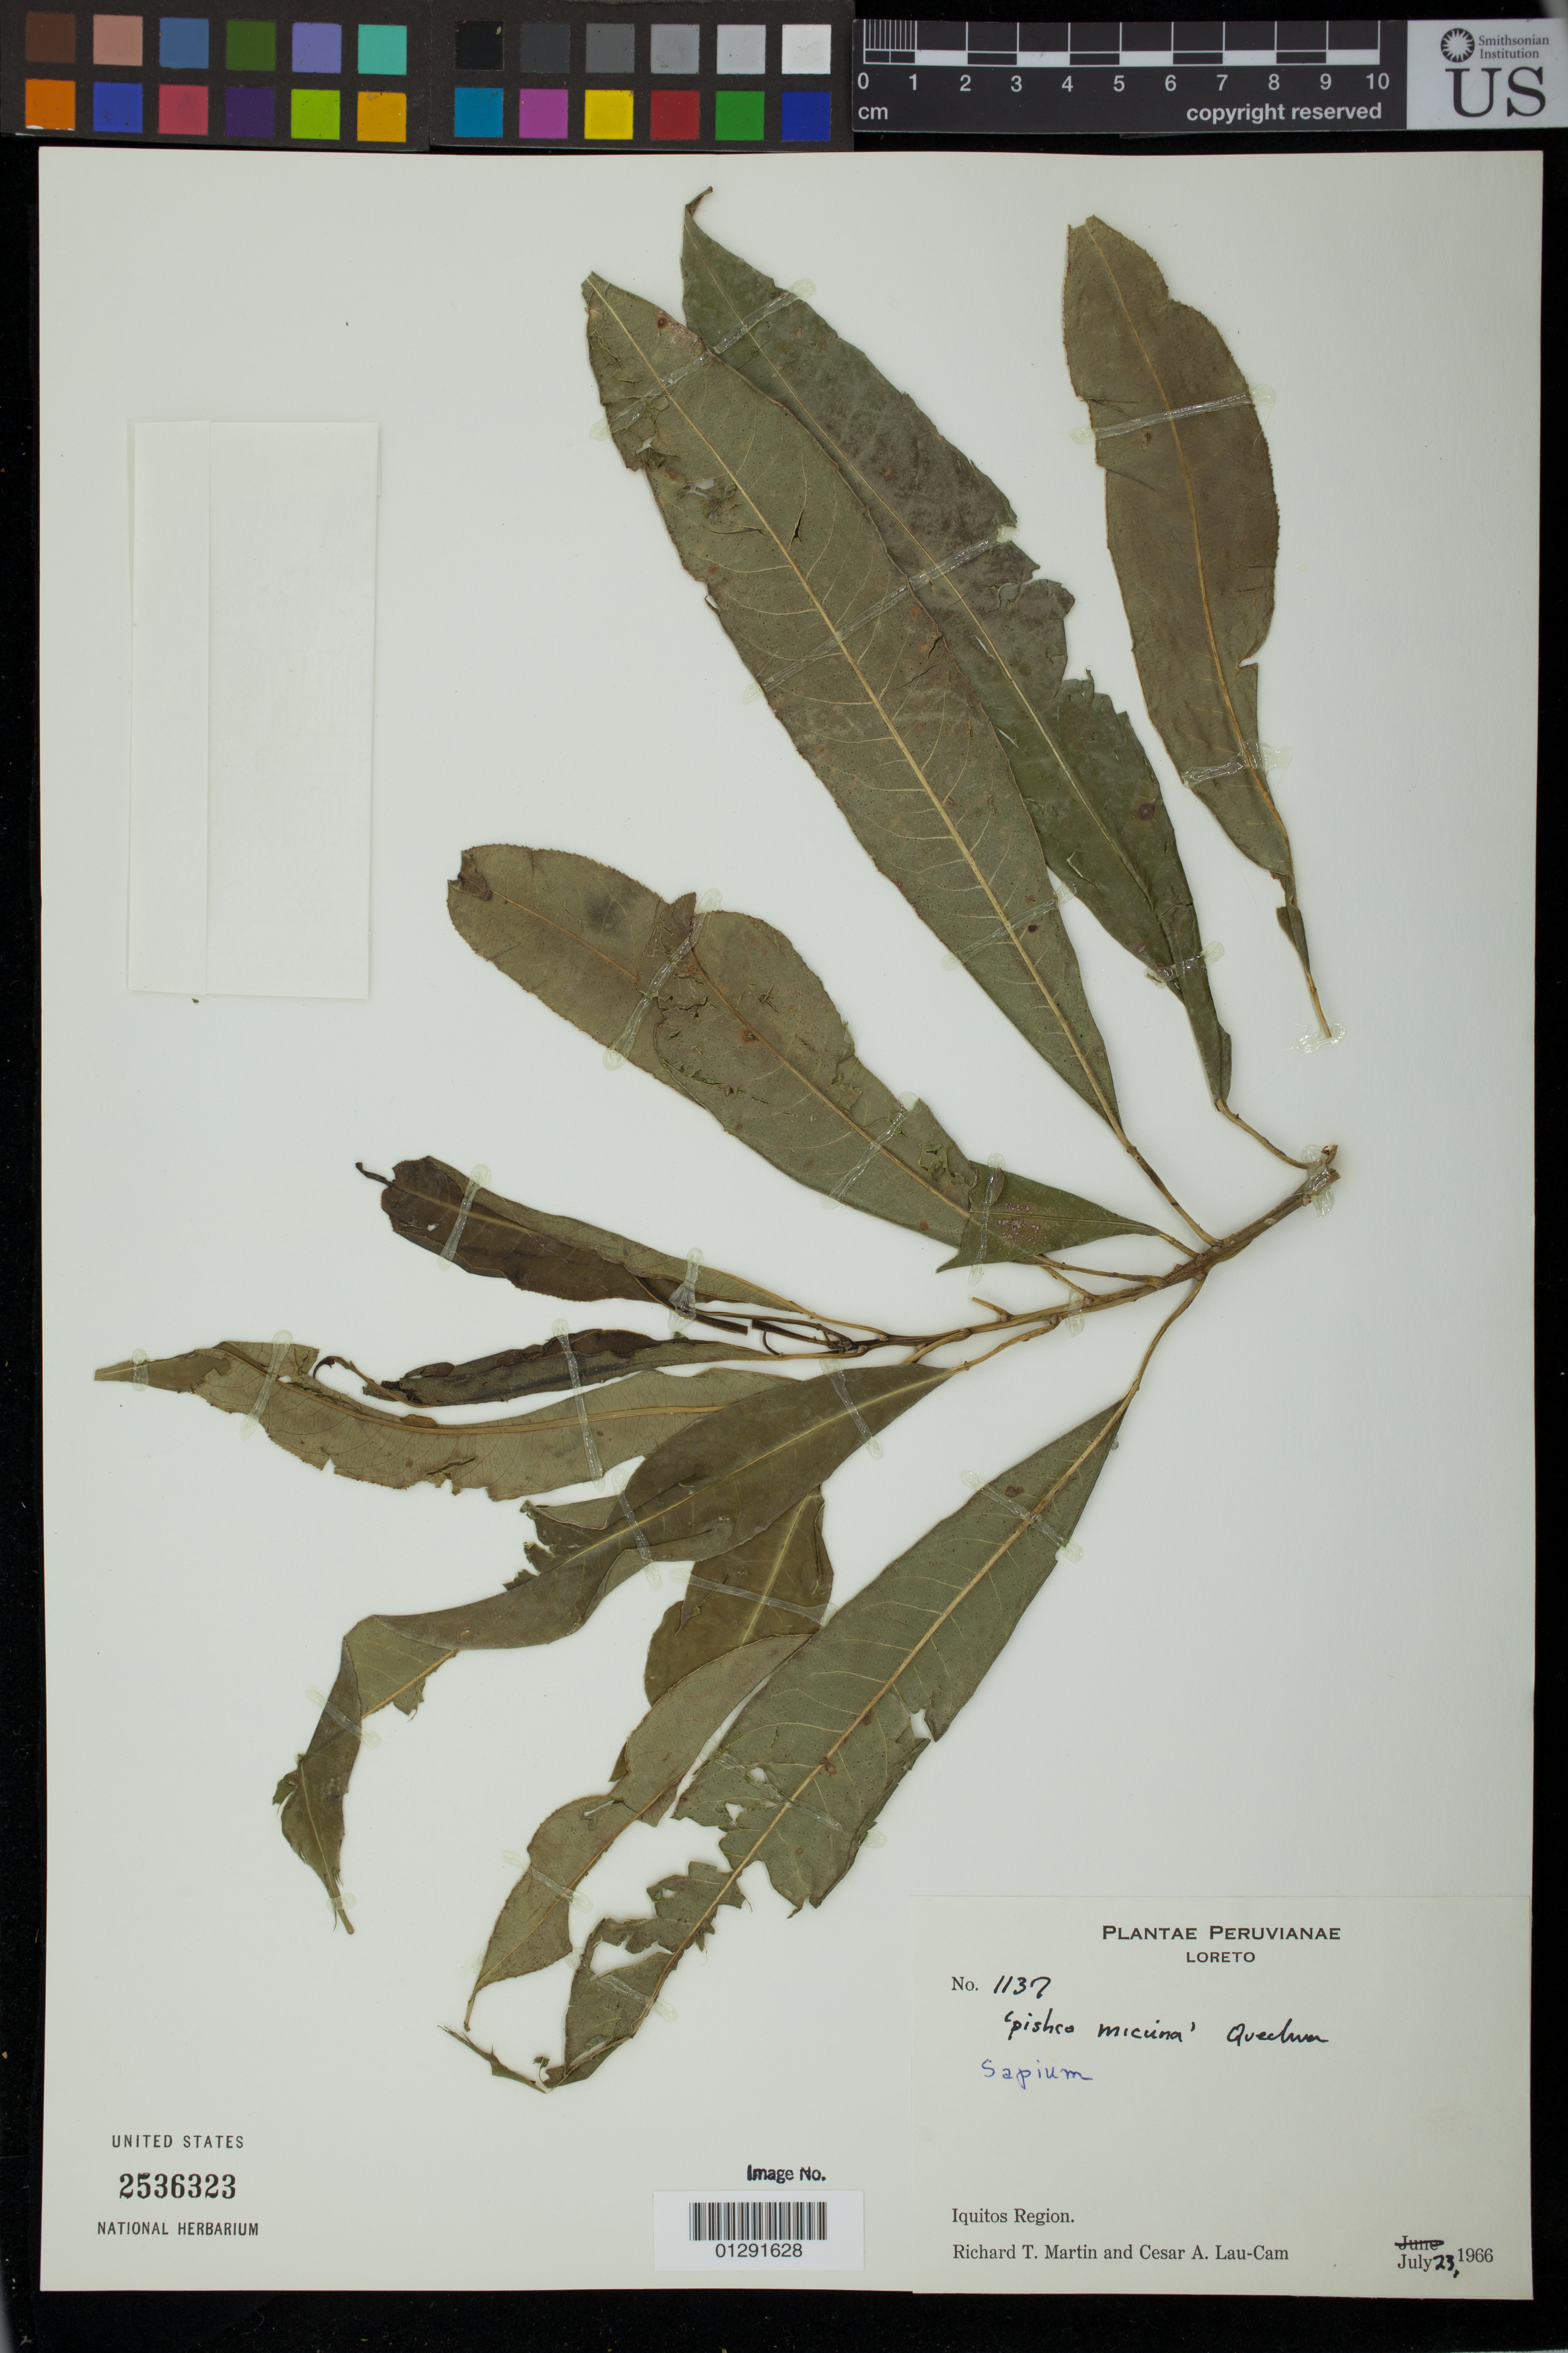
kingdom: Plantae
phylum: Tracheophyta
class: Magnoliopsida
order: Malpighiales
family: Euphorbiaceae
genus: Sapium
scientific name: Sapium sp.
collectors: R. F. Martin & C. Lau-cam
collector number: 1137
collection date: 1966-07-23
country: Peru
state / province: Loreto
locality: Iquitos Region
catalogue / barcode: US 2536323